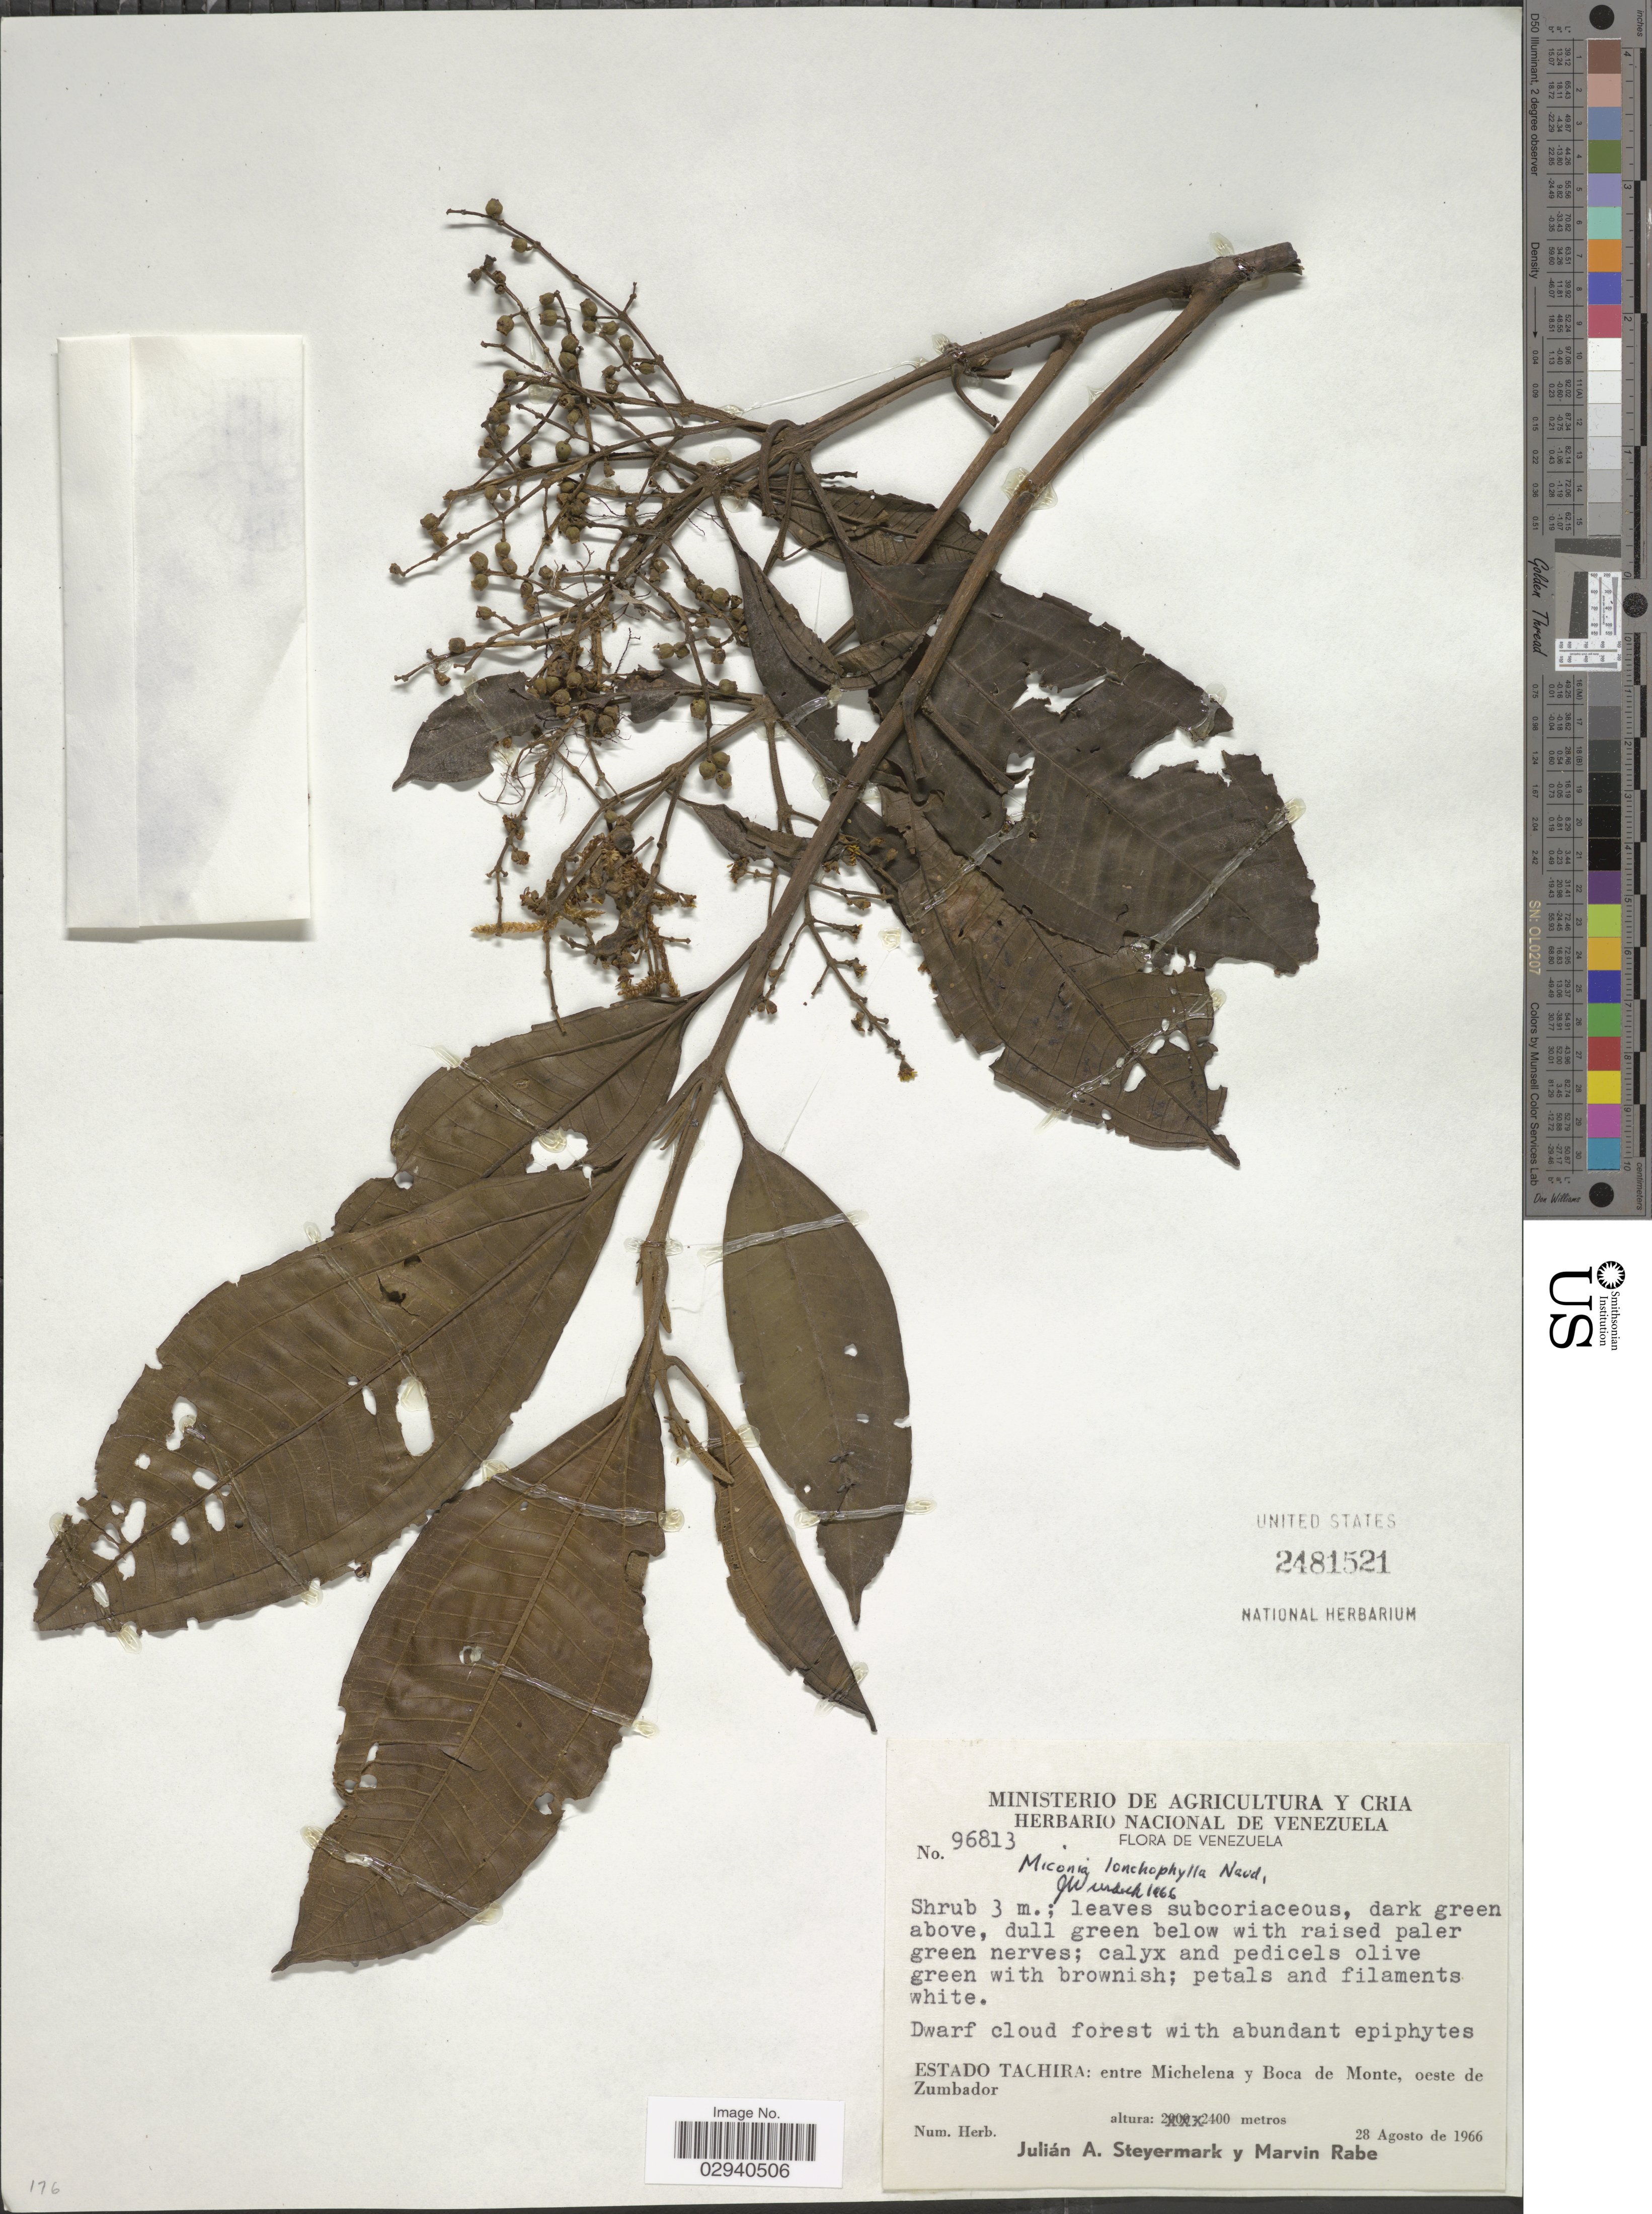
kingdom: Plantae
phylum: Tracheophyta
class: Magnoliopsida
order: Myrtales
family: Melastomataceae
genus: Miconia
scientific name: Miconia lonchophylla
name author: Naudin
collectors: J. Steyermark & M. Rabe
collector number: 96813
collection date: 1966-08-28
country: Venezuela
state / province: Tachira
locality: Entre Michelena y Boca de Monte, oeste de Zumbador.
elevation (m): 2400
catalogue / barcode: US 2481521